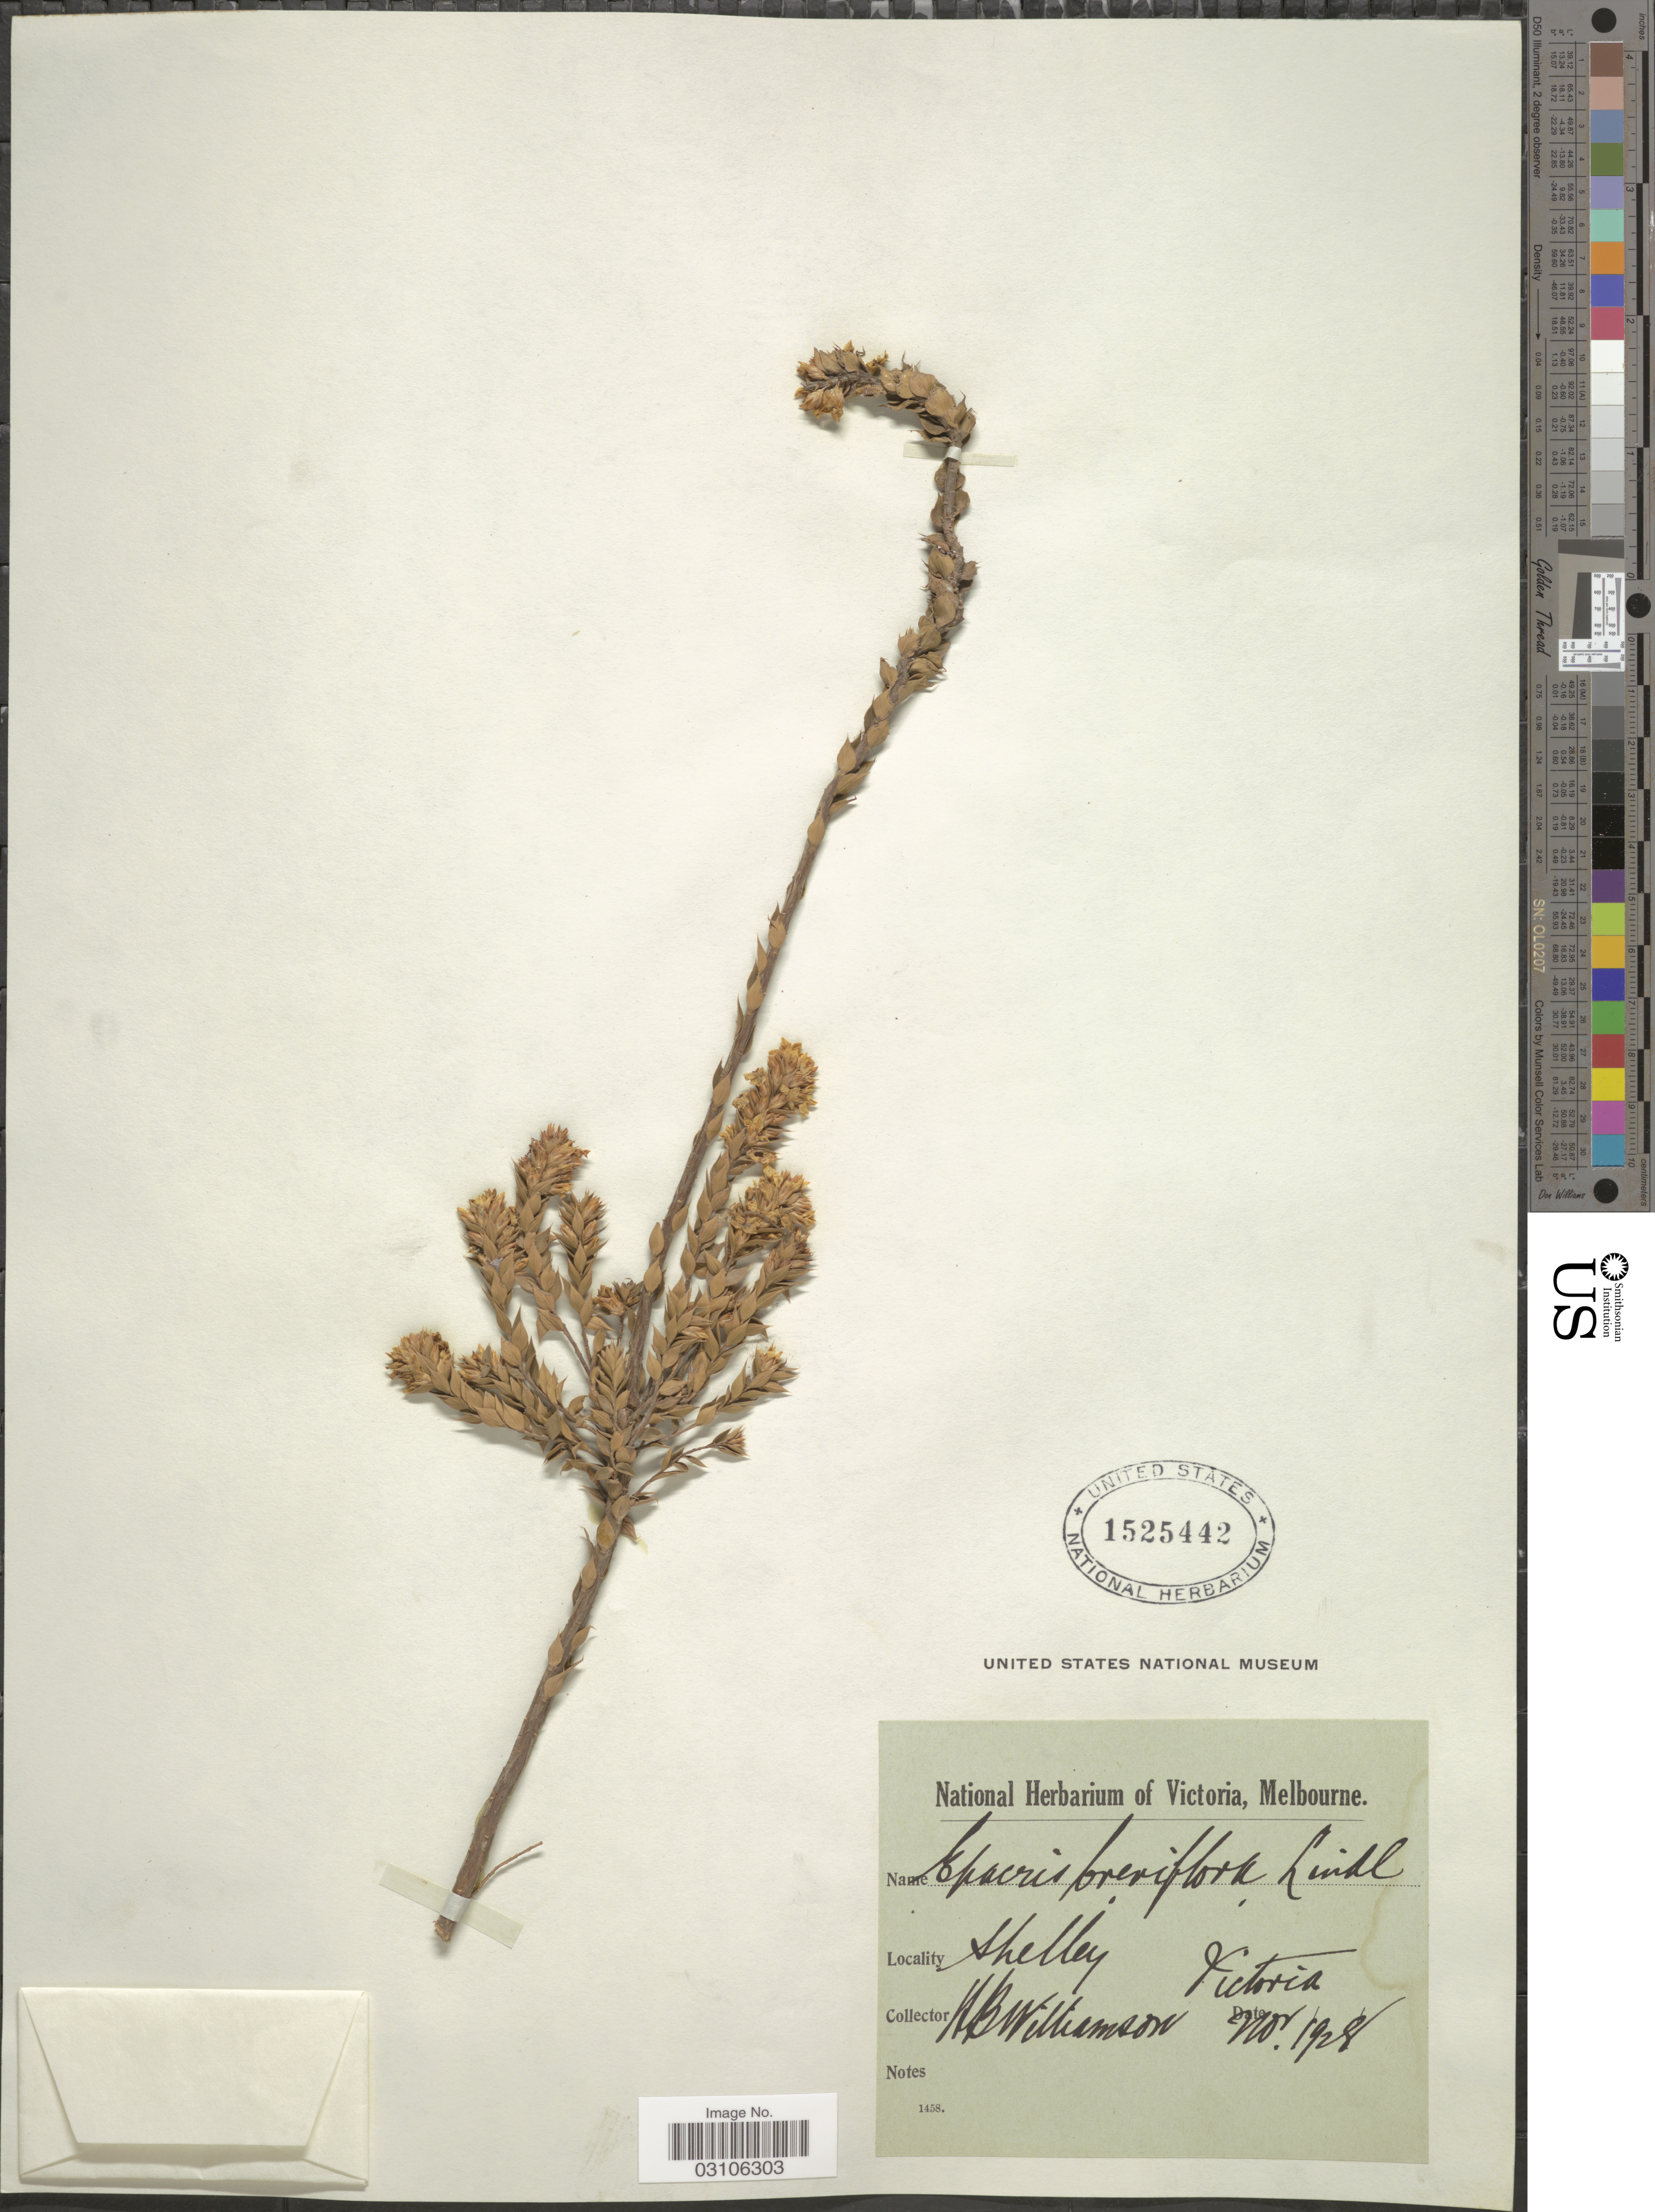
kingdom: Plantae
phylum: Tracheophyta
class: Magnoliopsida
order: Ericales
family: Ericaceae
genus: Epacris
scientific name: Epacris breviflora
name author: Stapf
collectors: H. Williamson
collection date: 1928-11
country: Australia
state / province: Victoria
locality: Shelley, Victoria.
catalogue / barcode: US 1525442